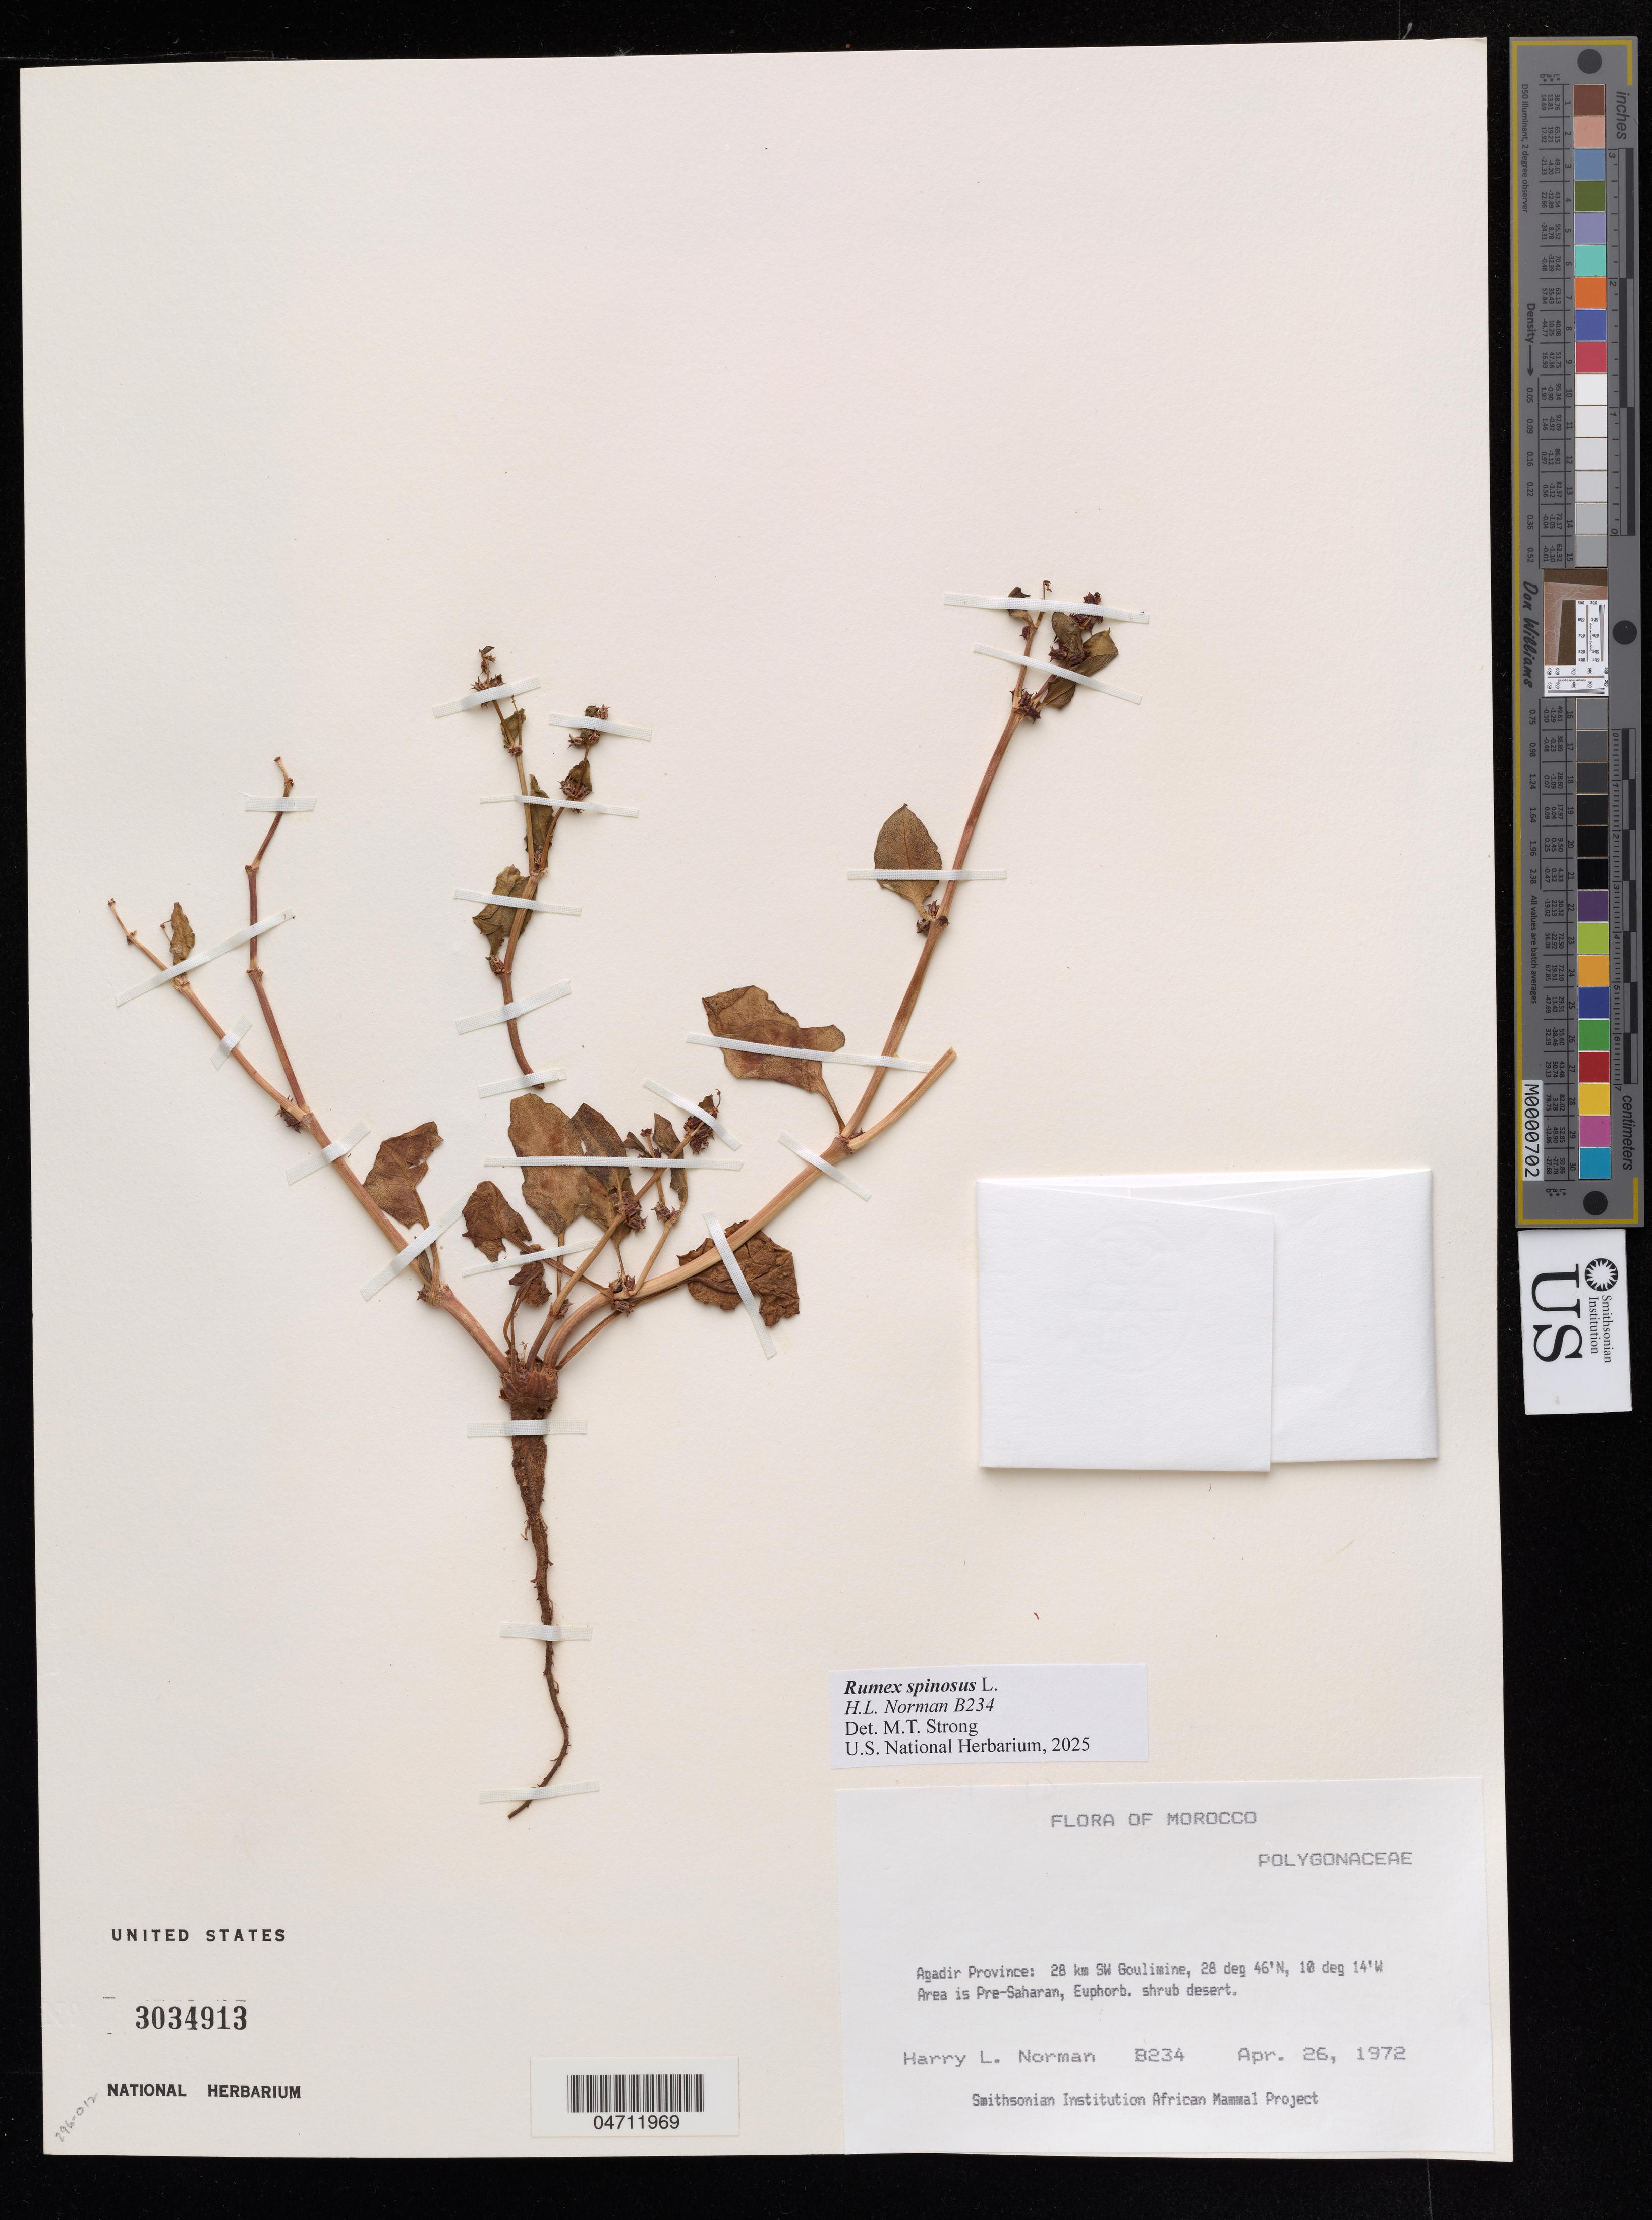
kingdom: Plantae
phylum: Tracheophyta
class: Magnoliopsida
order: Caryophyllales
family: Polygonaceae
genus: Rumex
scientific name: Rumex spinosus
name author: L.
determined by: Strong, M. T., (US), Smithsonian Institution - National Museum of Natural History (UNITED STATES)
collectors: Norman, H.L.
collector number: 8234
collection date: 1972-04-26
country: Morocco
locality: Agadir Province: 28 km SW Goulimine, Area is Pre-Saharan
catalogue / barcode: US 3034913